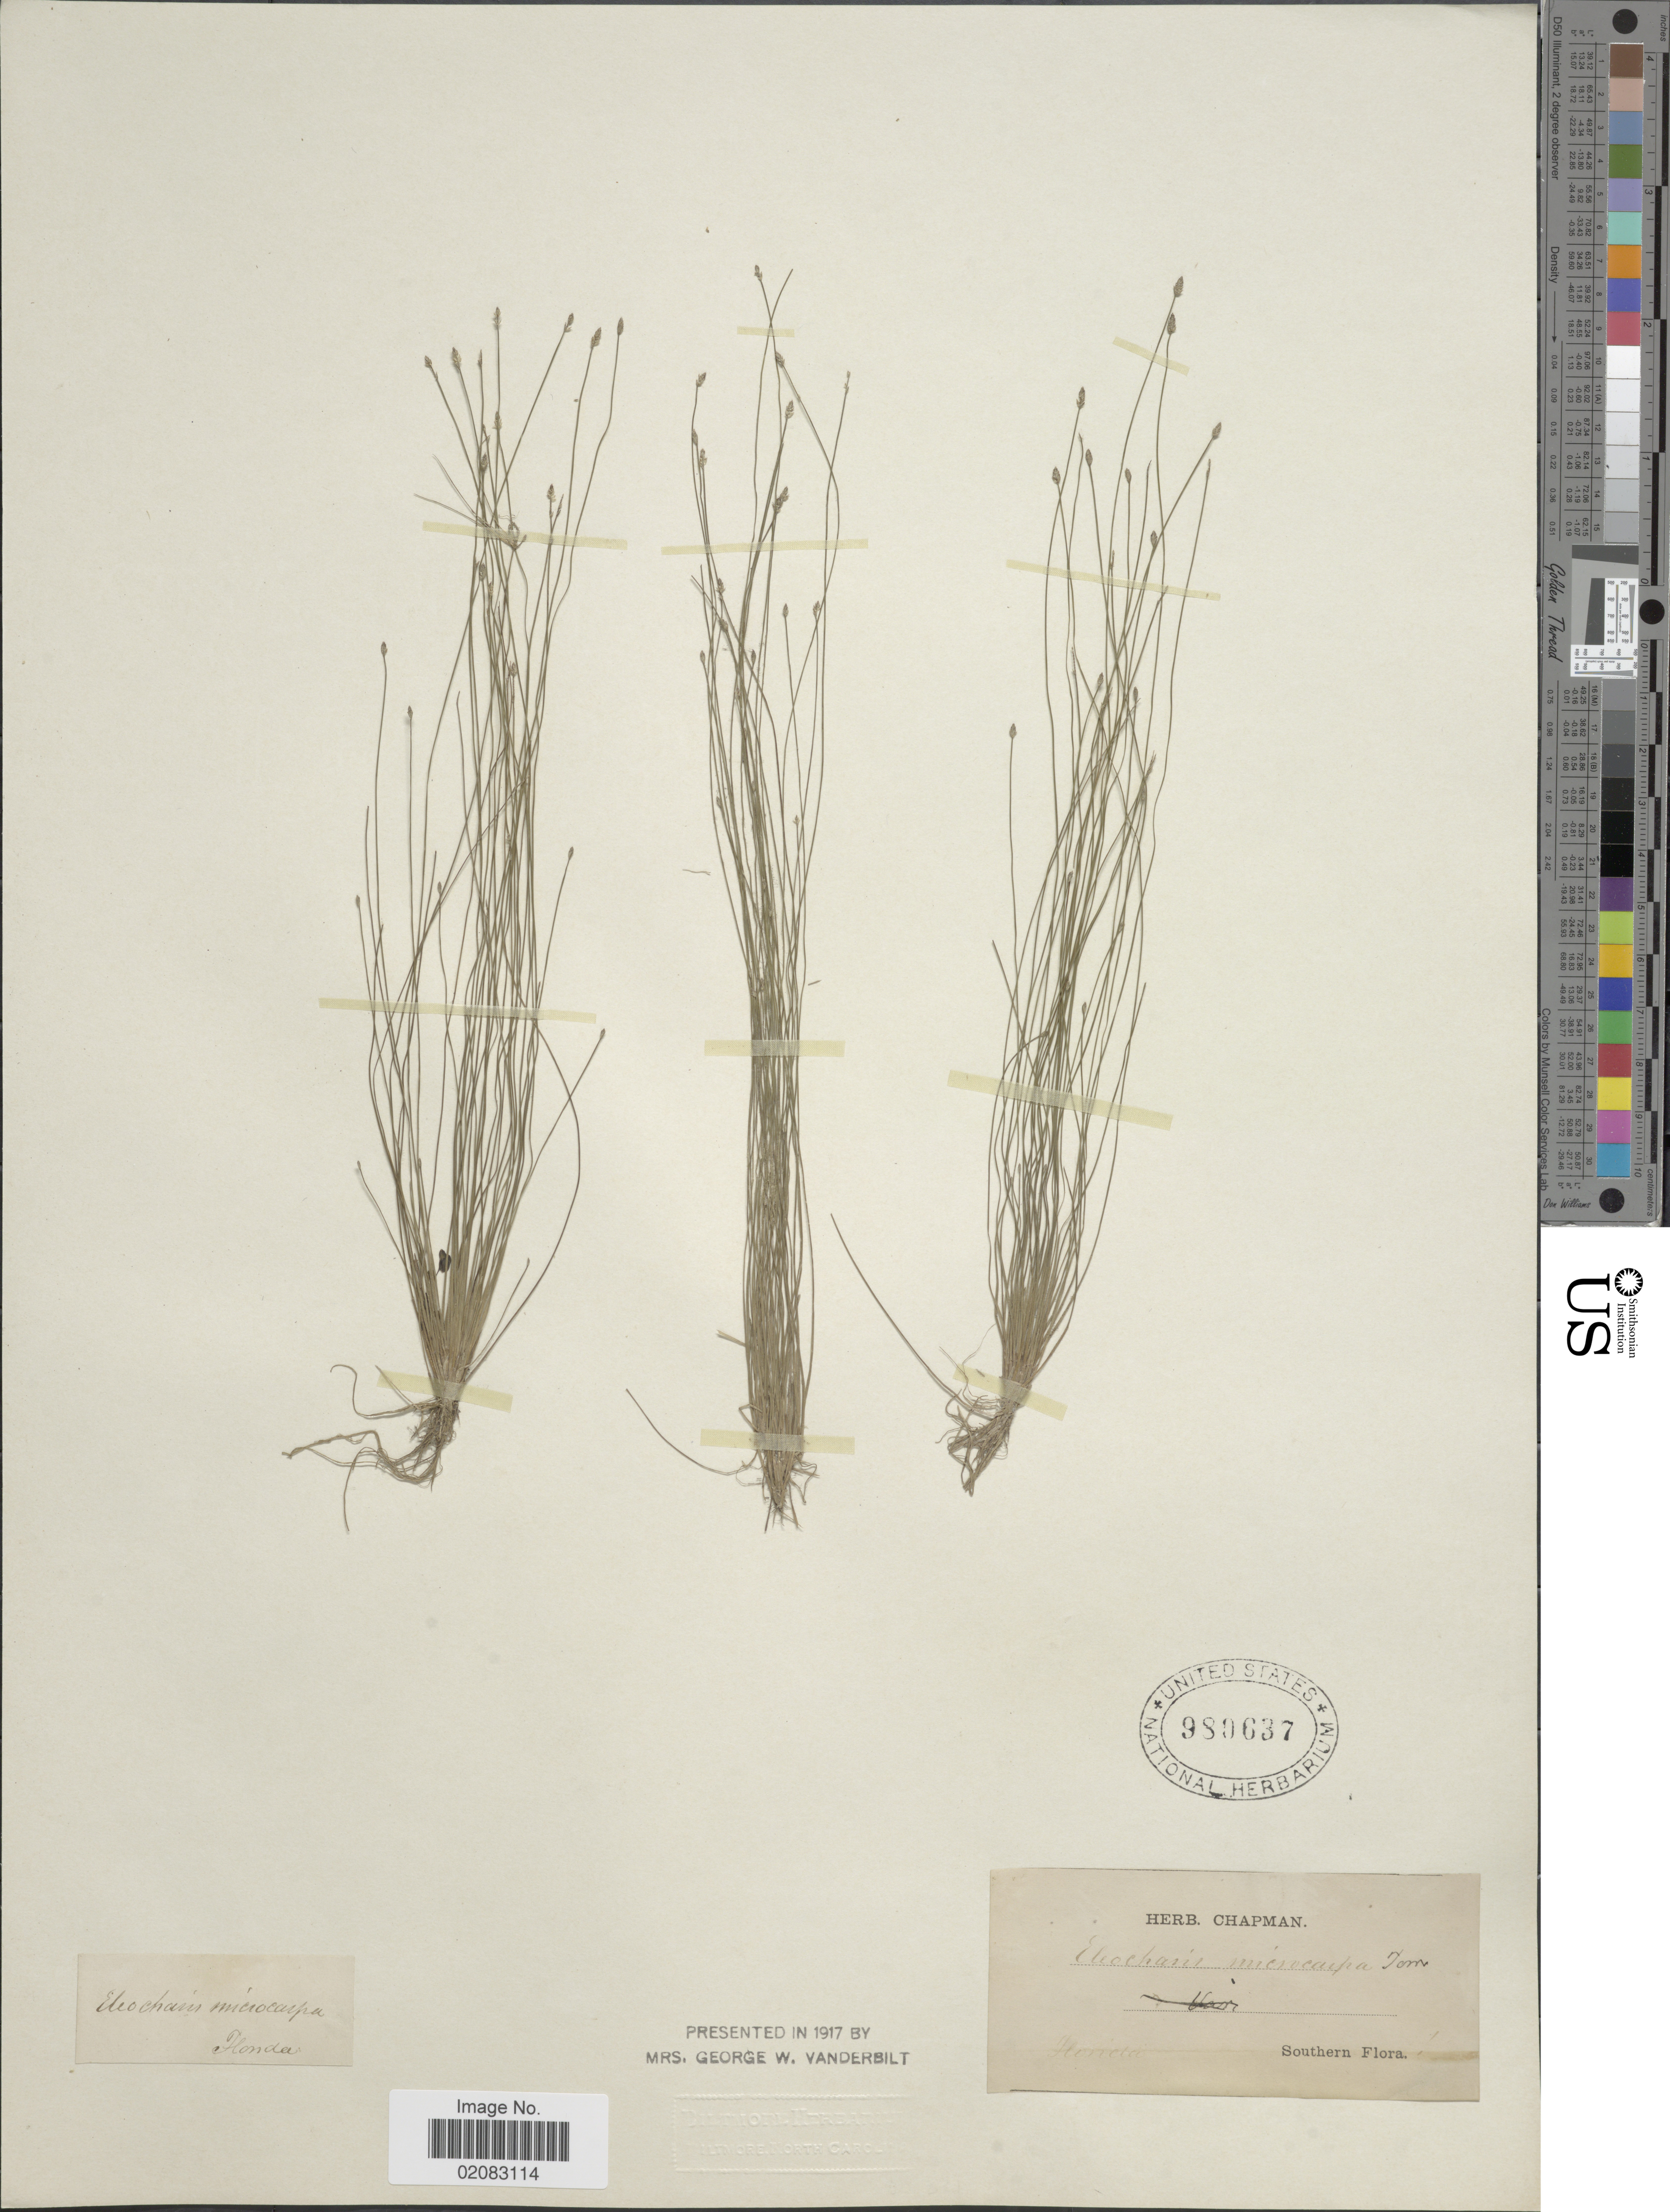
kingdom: Plantae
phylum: Tracheophyta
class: Liliopsida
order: Poales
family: Cyperaceae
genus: Eleocharis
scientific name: Eleocharis microcarpa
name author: Torr.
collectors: ex herb. Chapman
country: United States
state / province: Florida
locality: Southern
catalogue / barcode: US 980637